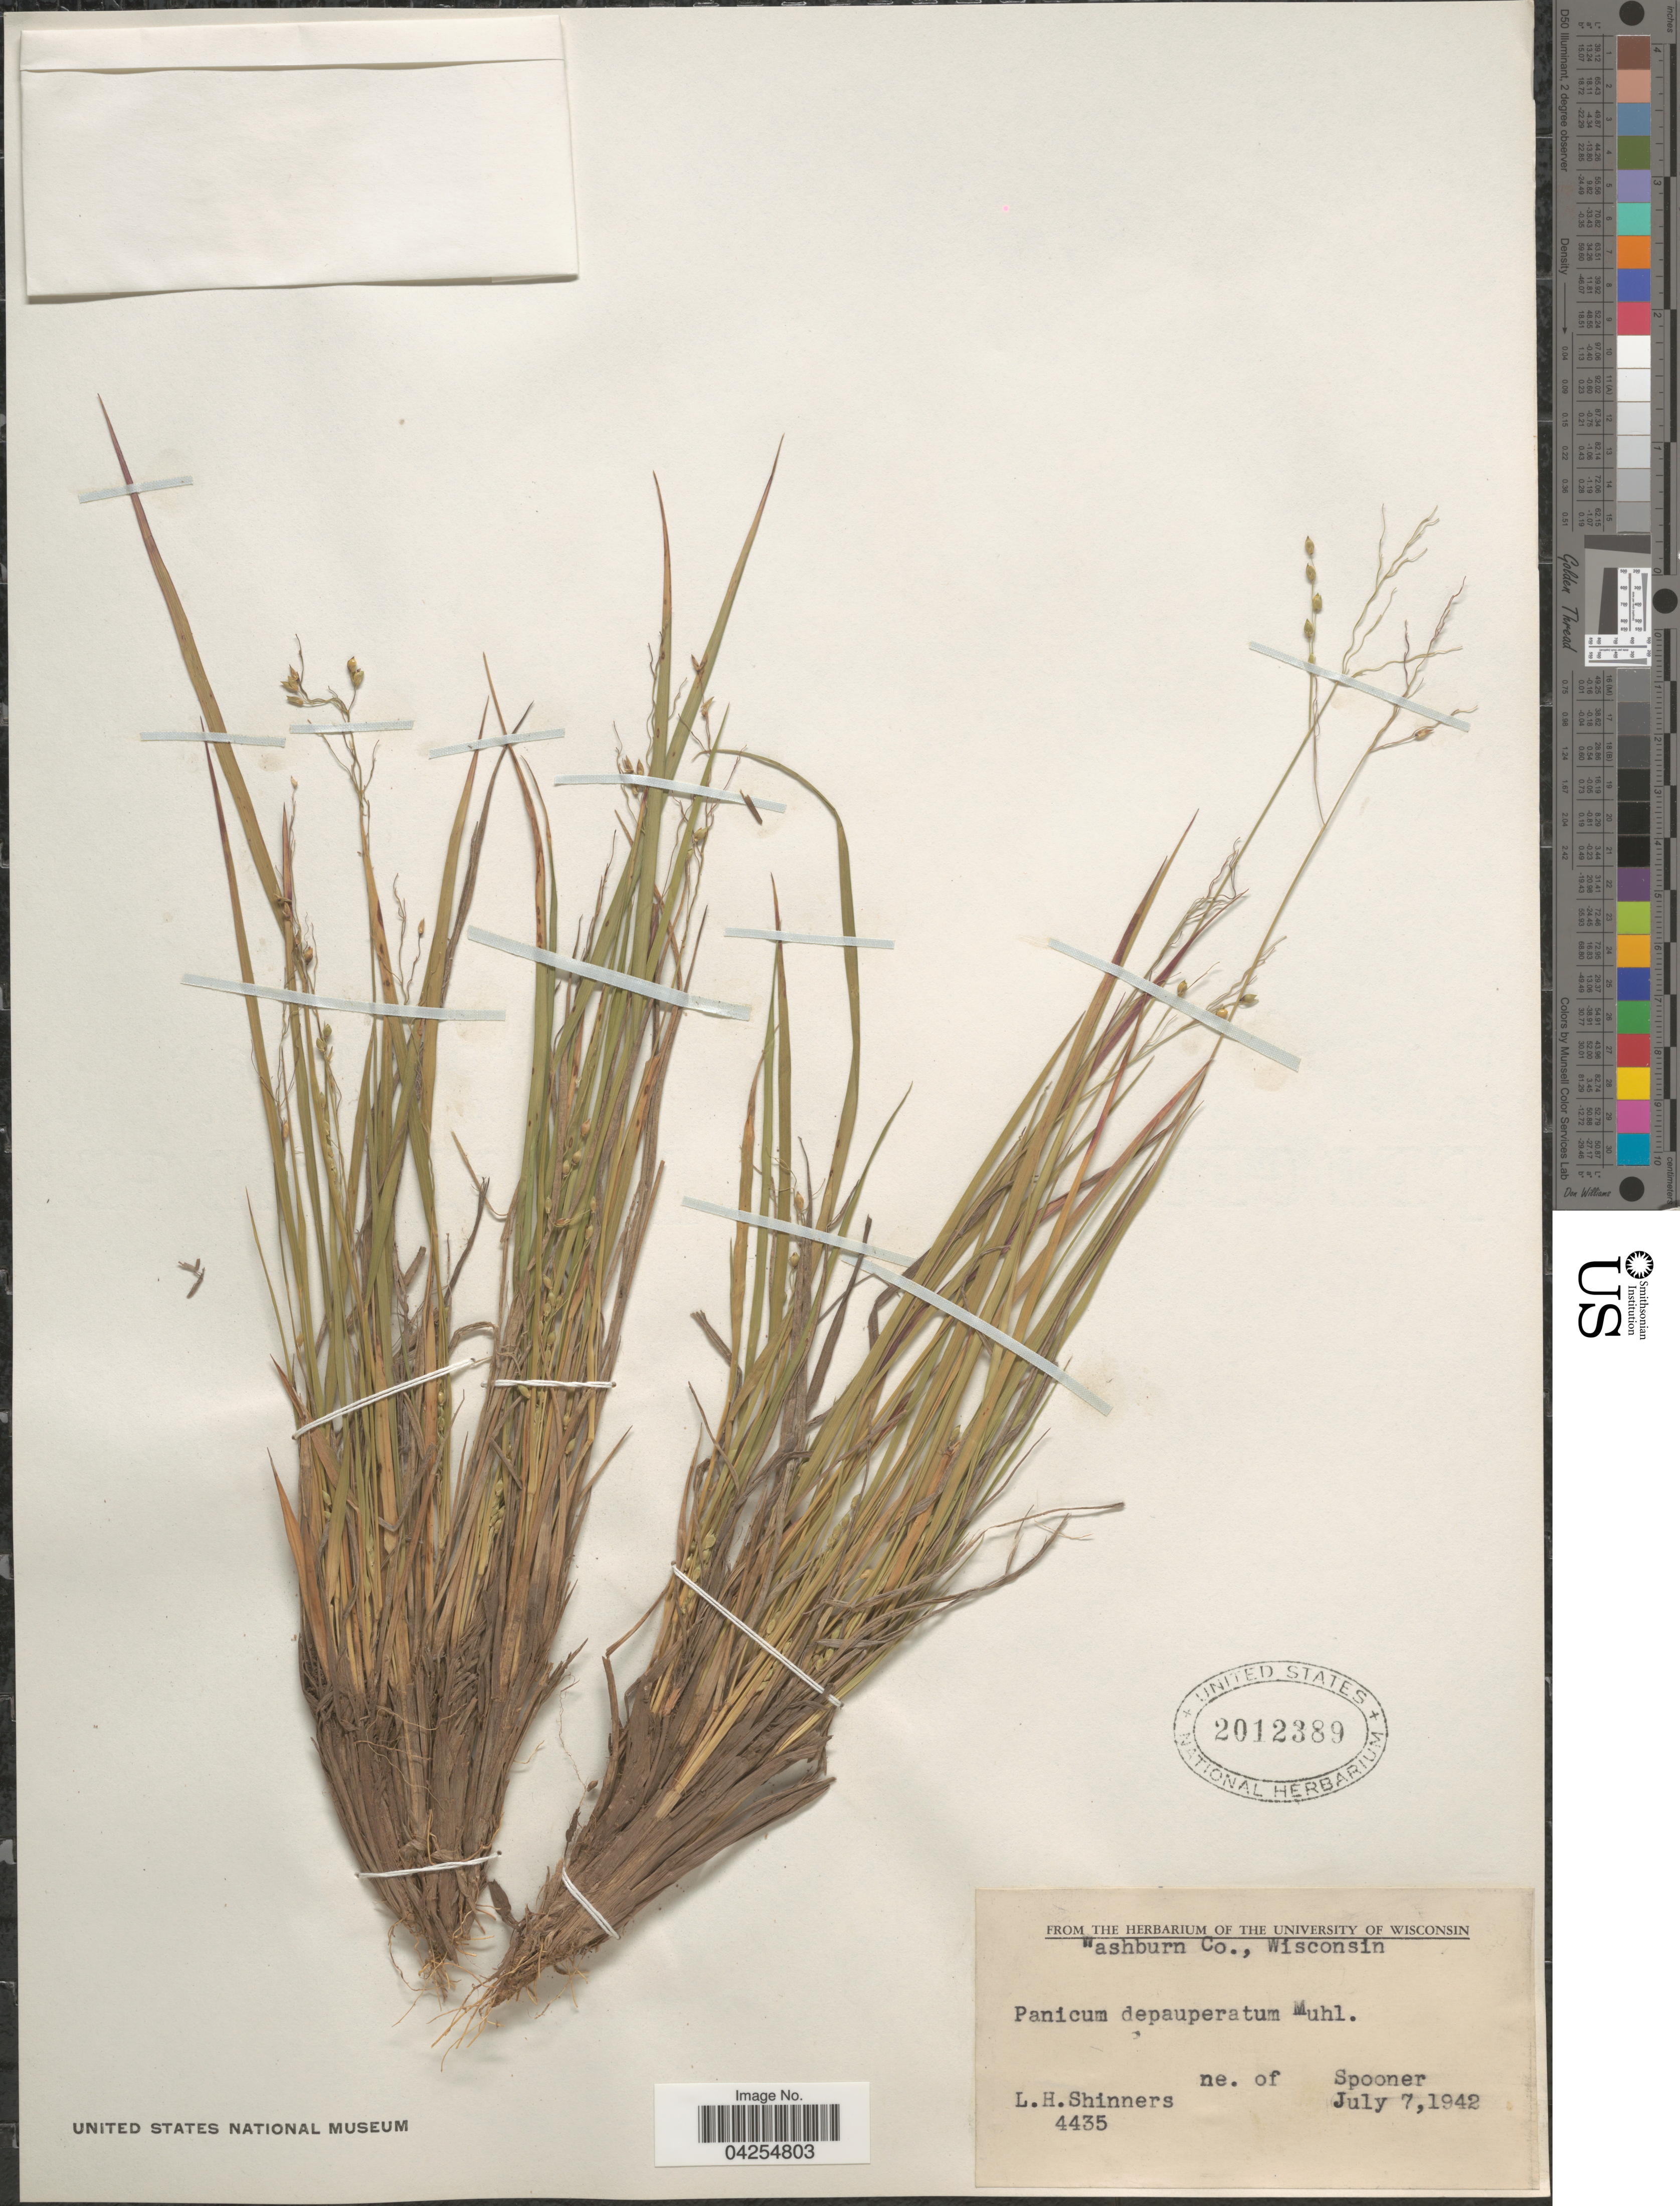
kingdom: Plantae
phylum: Tracheophyta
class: Liliopsida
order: Poales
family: Poaceae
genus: Dichanthelium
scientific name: Dichanthelium depauperatum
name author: (Muhl.) Gould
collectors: L. H. Shinners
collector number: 4435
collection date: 1942-07-07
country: United States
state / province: Wisconsin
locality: Washburn Co. Ne. of Spooner.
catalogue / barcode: US 2012389